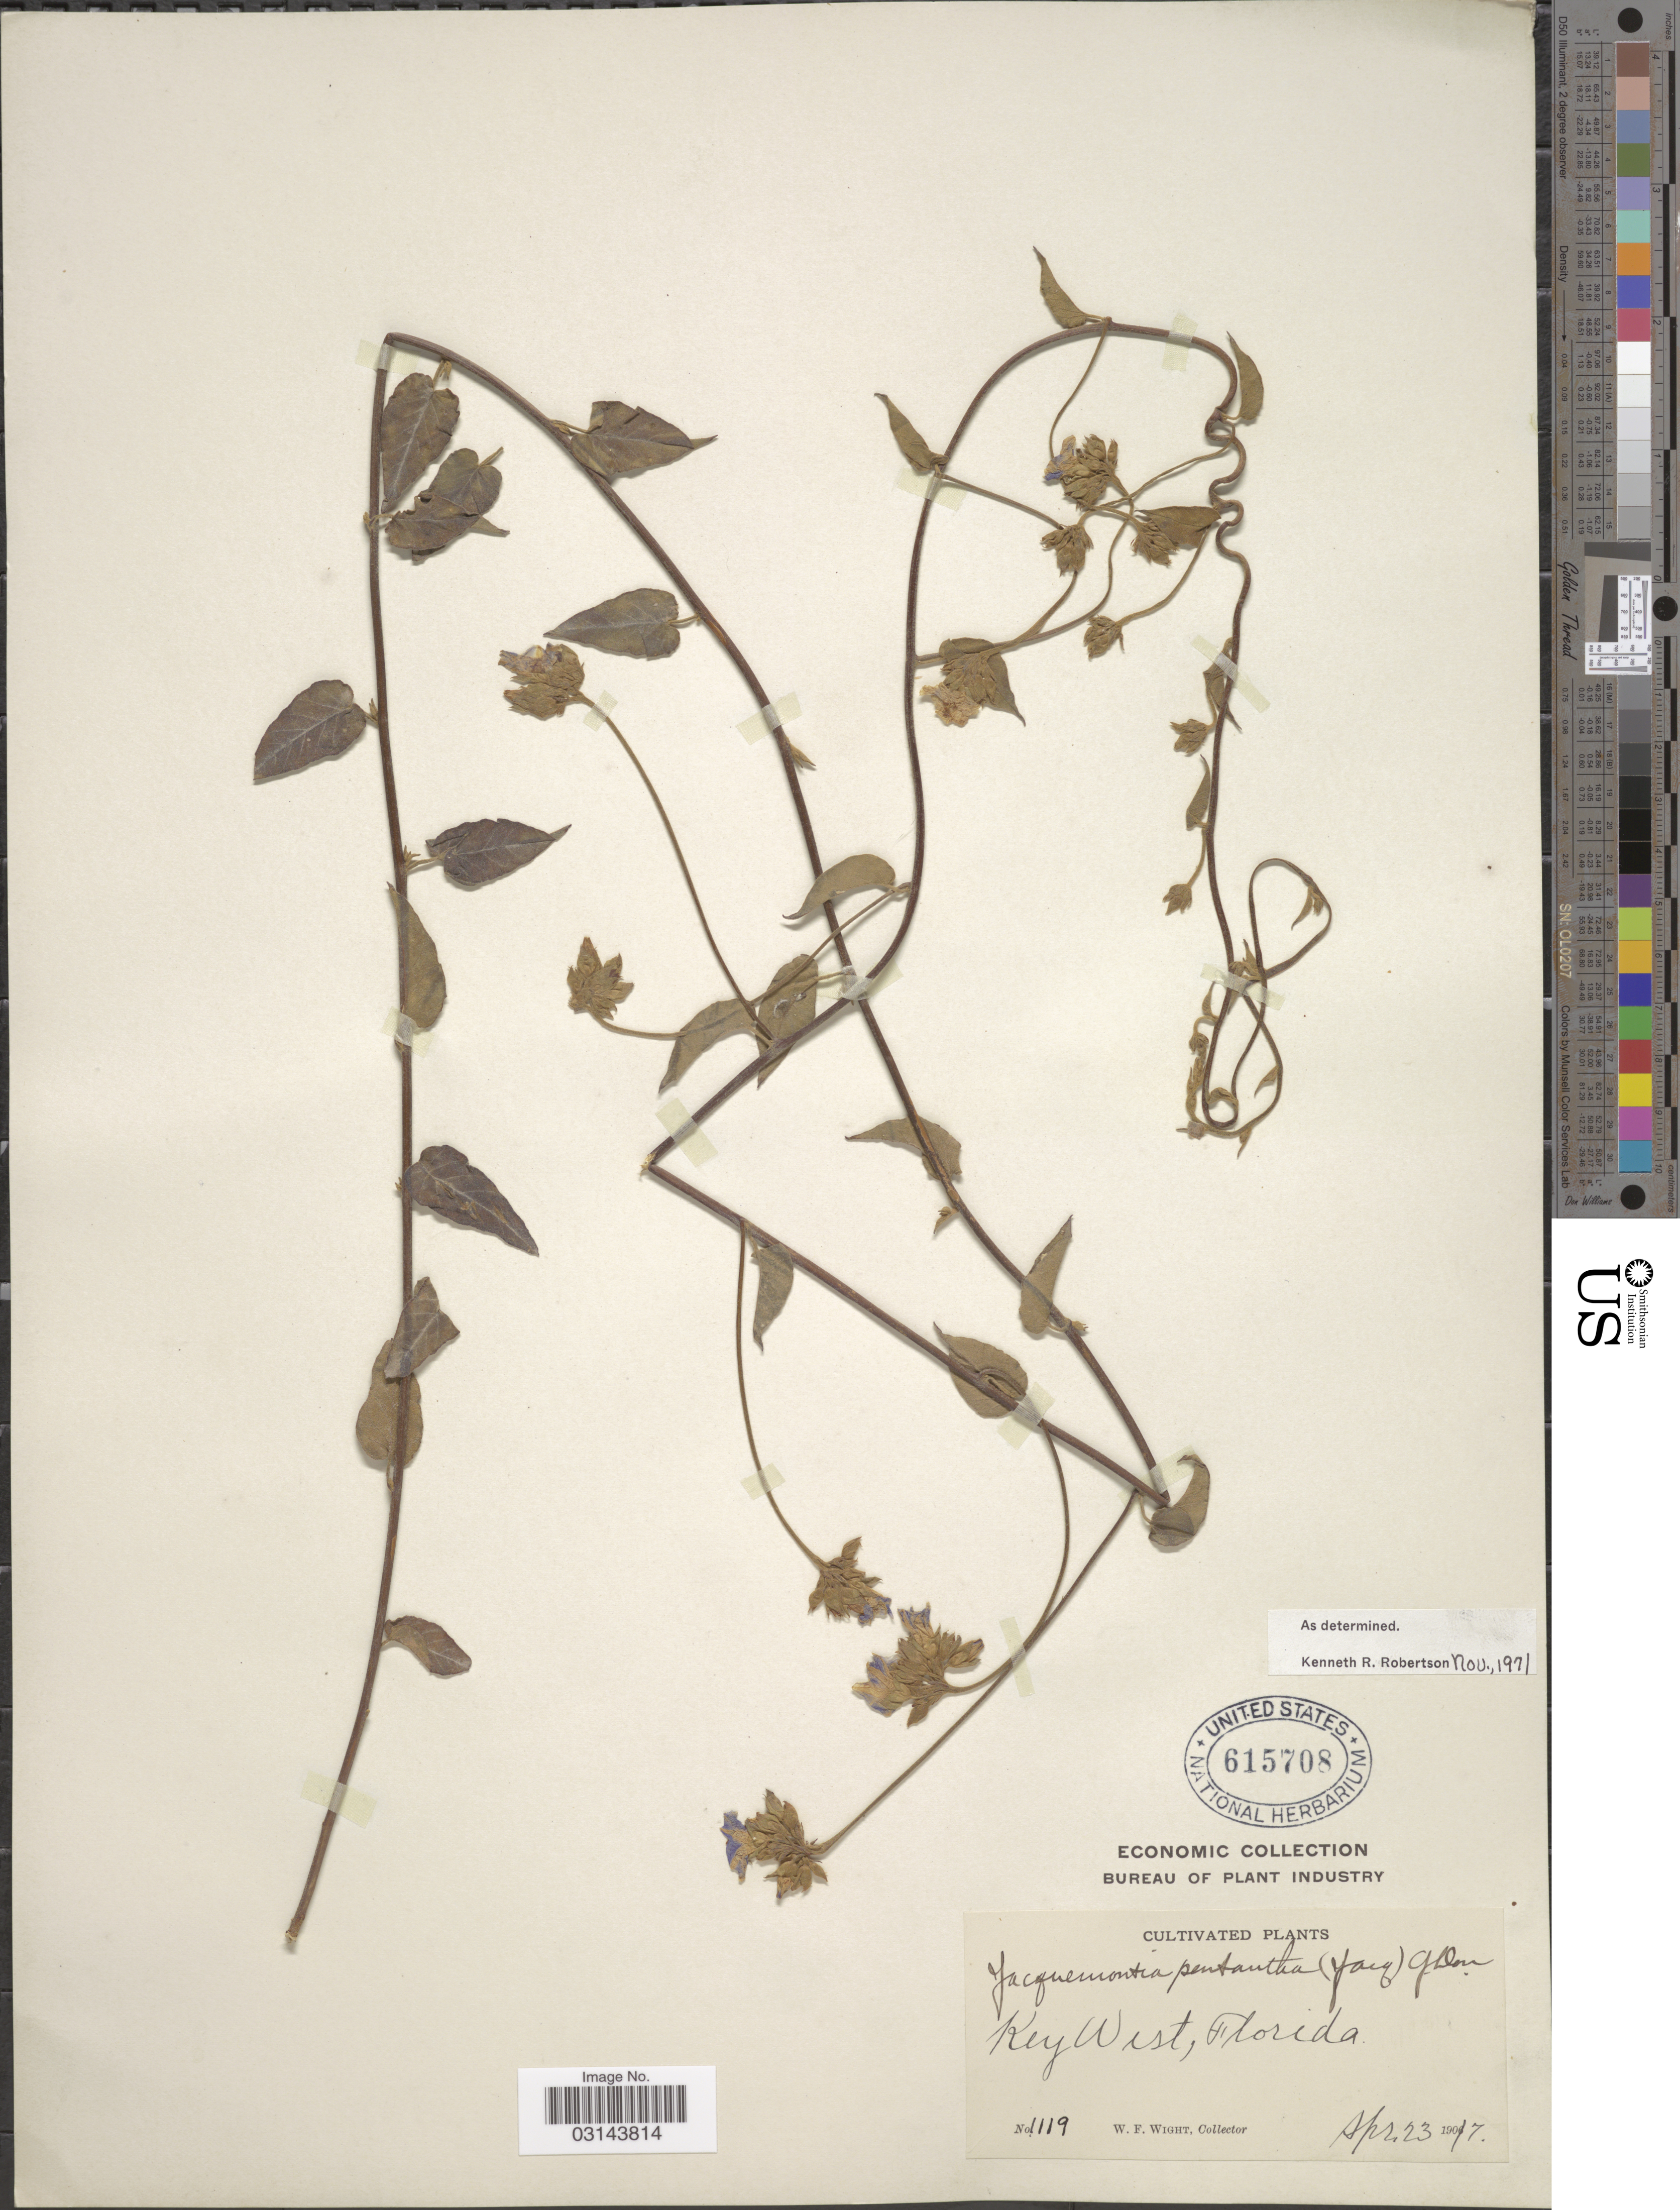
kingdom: Plantae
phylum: Tracheophyta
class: Magnoliopsida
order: Solanales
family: Convolvulaceae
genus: Jacquemontia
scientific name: Jacquemontia pentanthos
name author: (Jacq.) G. Don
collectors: W. Wight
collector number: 1119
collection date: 1917-04-23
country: United States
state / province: Florida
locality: Key West.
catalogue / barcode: US 615708